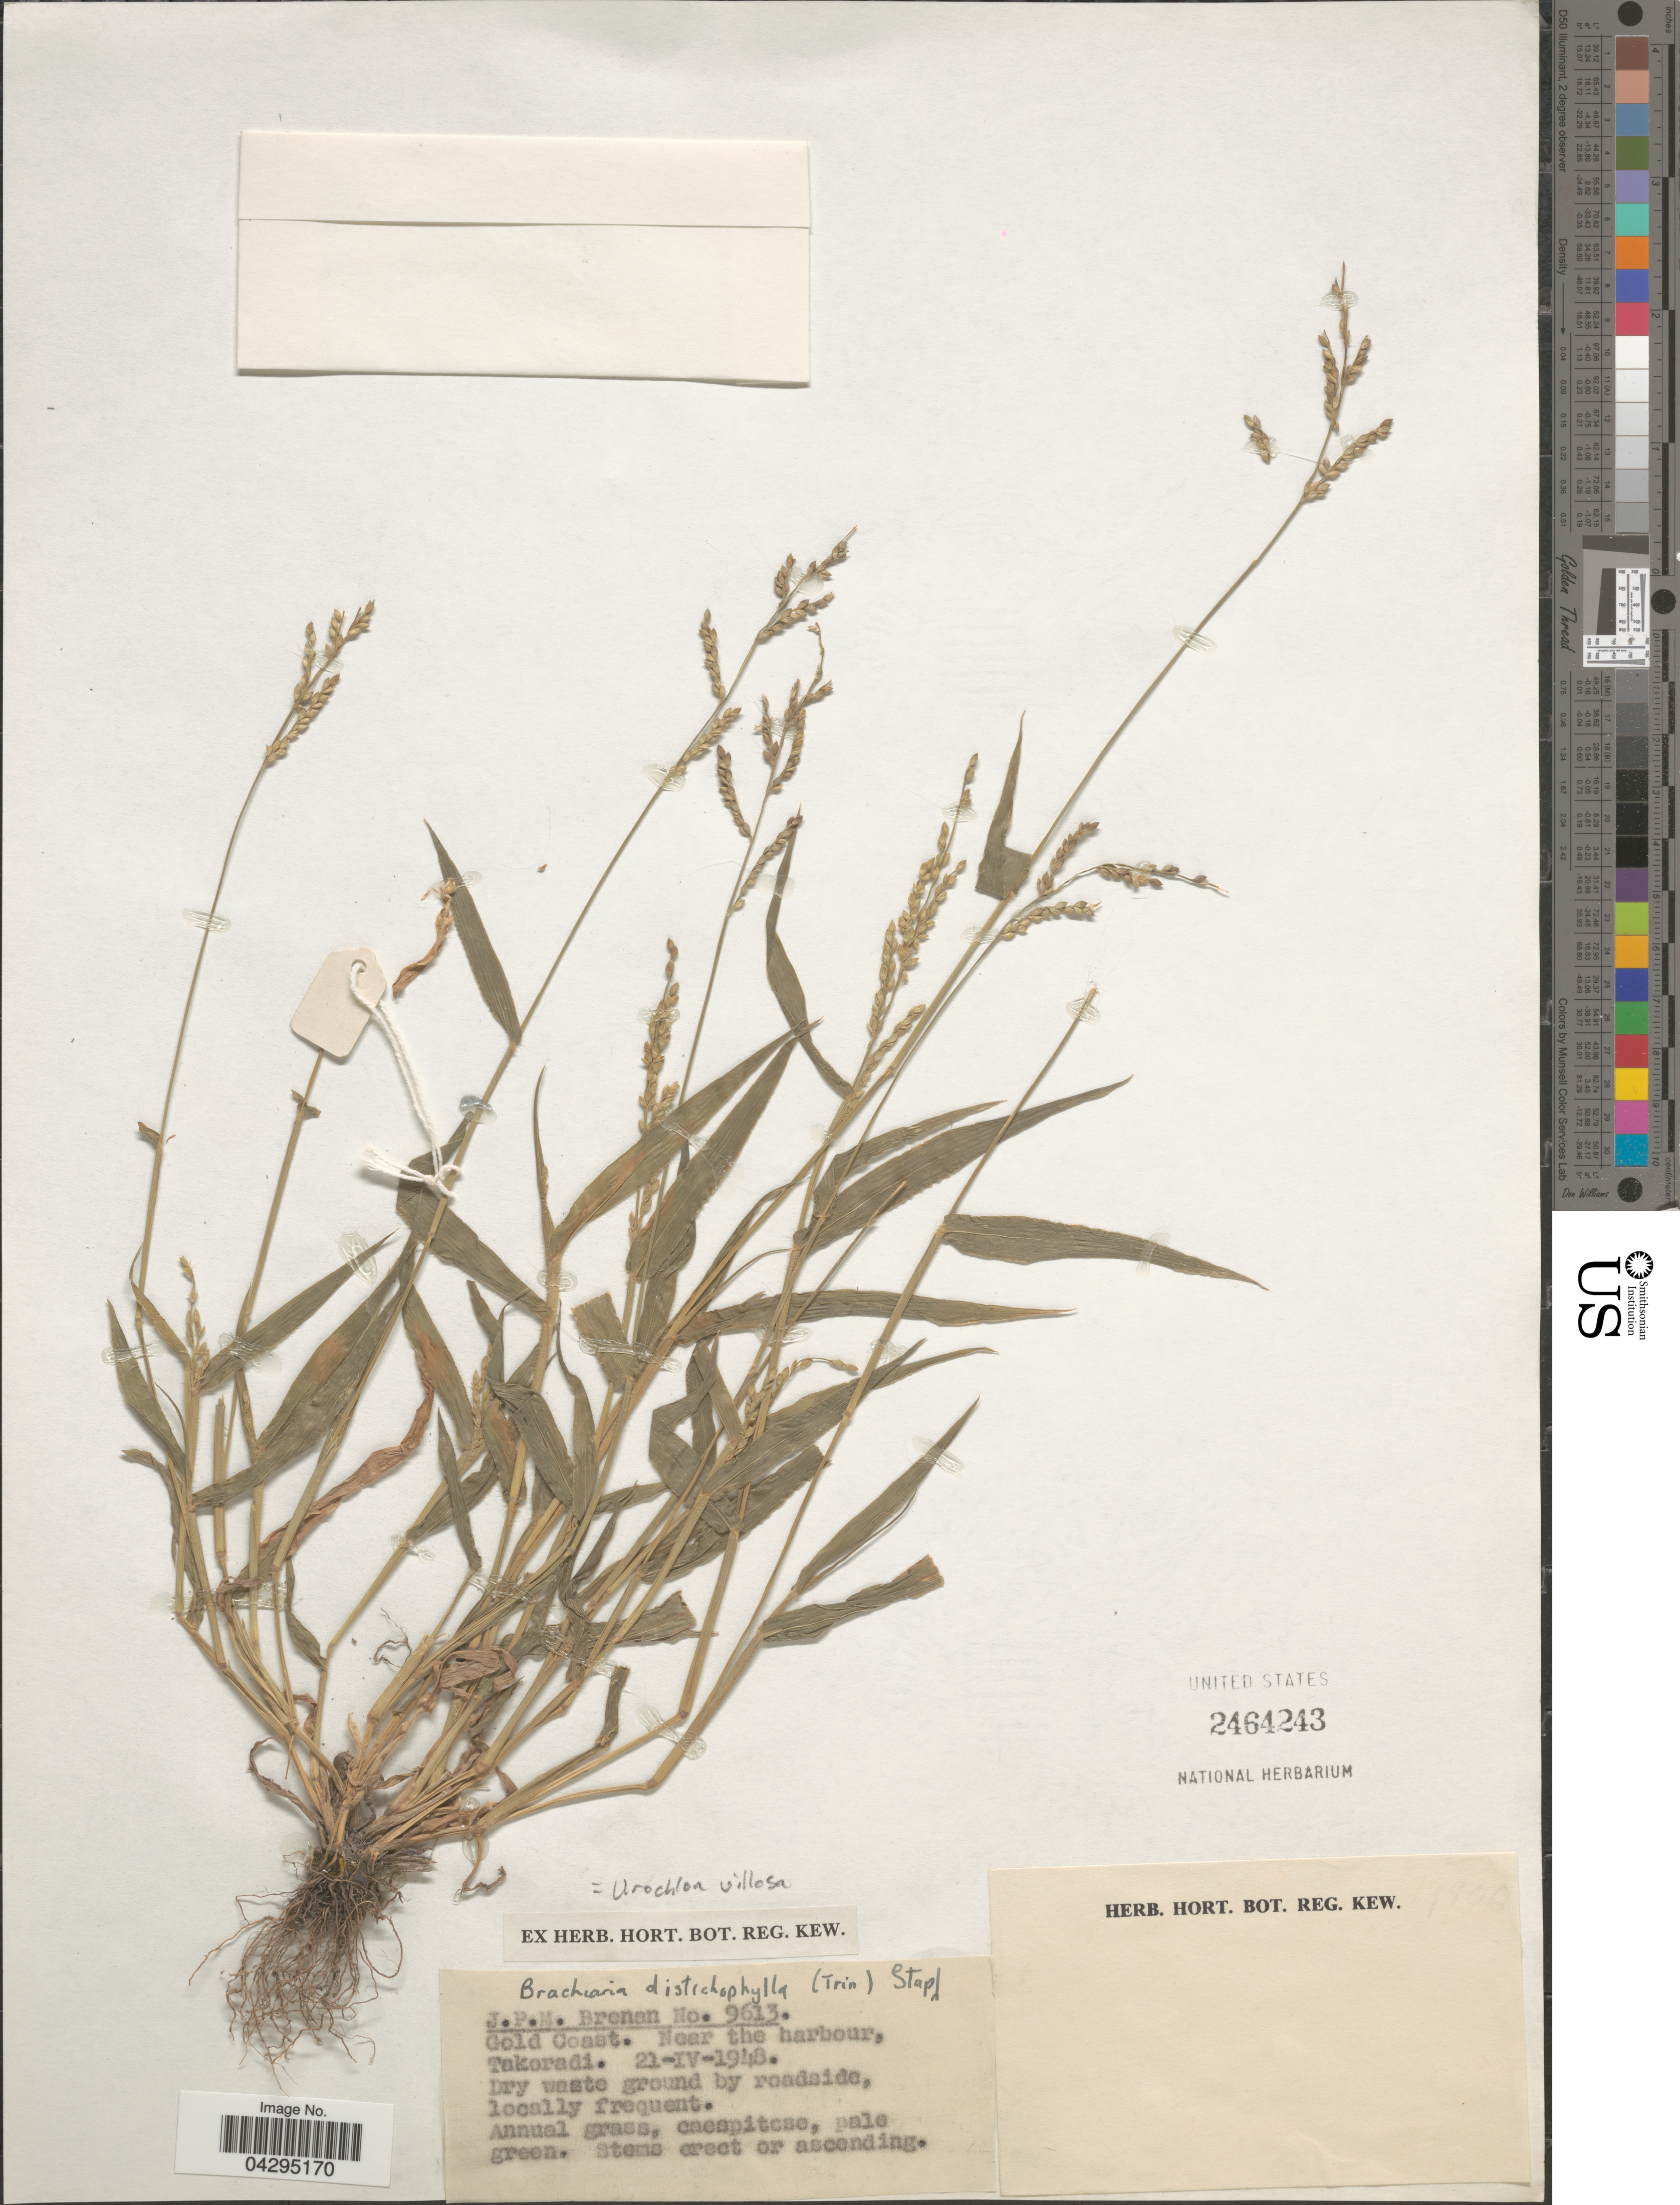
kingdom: Plantae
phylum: Tracheophyta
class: Liliopsida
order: Poales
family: Poaceae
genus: Urochloa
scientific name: Urochloa villosa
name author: (Lam.) T.Q. Nguyen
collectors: J. Brenan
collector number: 9613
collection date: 1948-04-21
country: Ghana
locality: Gold Coast. Near the harbour, Takoradi. Dry waste ground by roadside, locally frequent.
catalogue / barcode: US 2464243